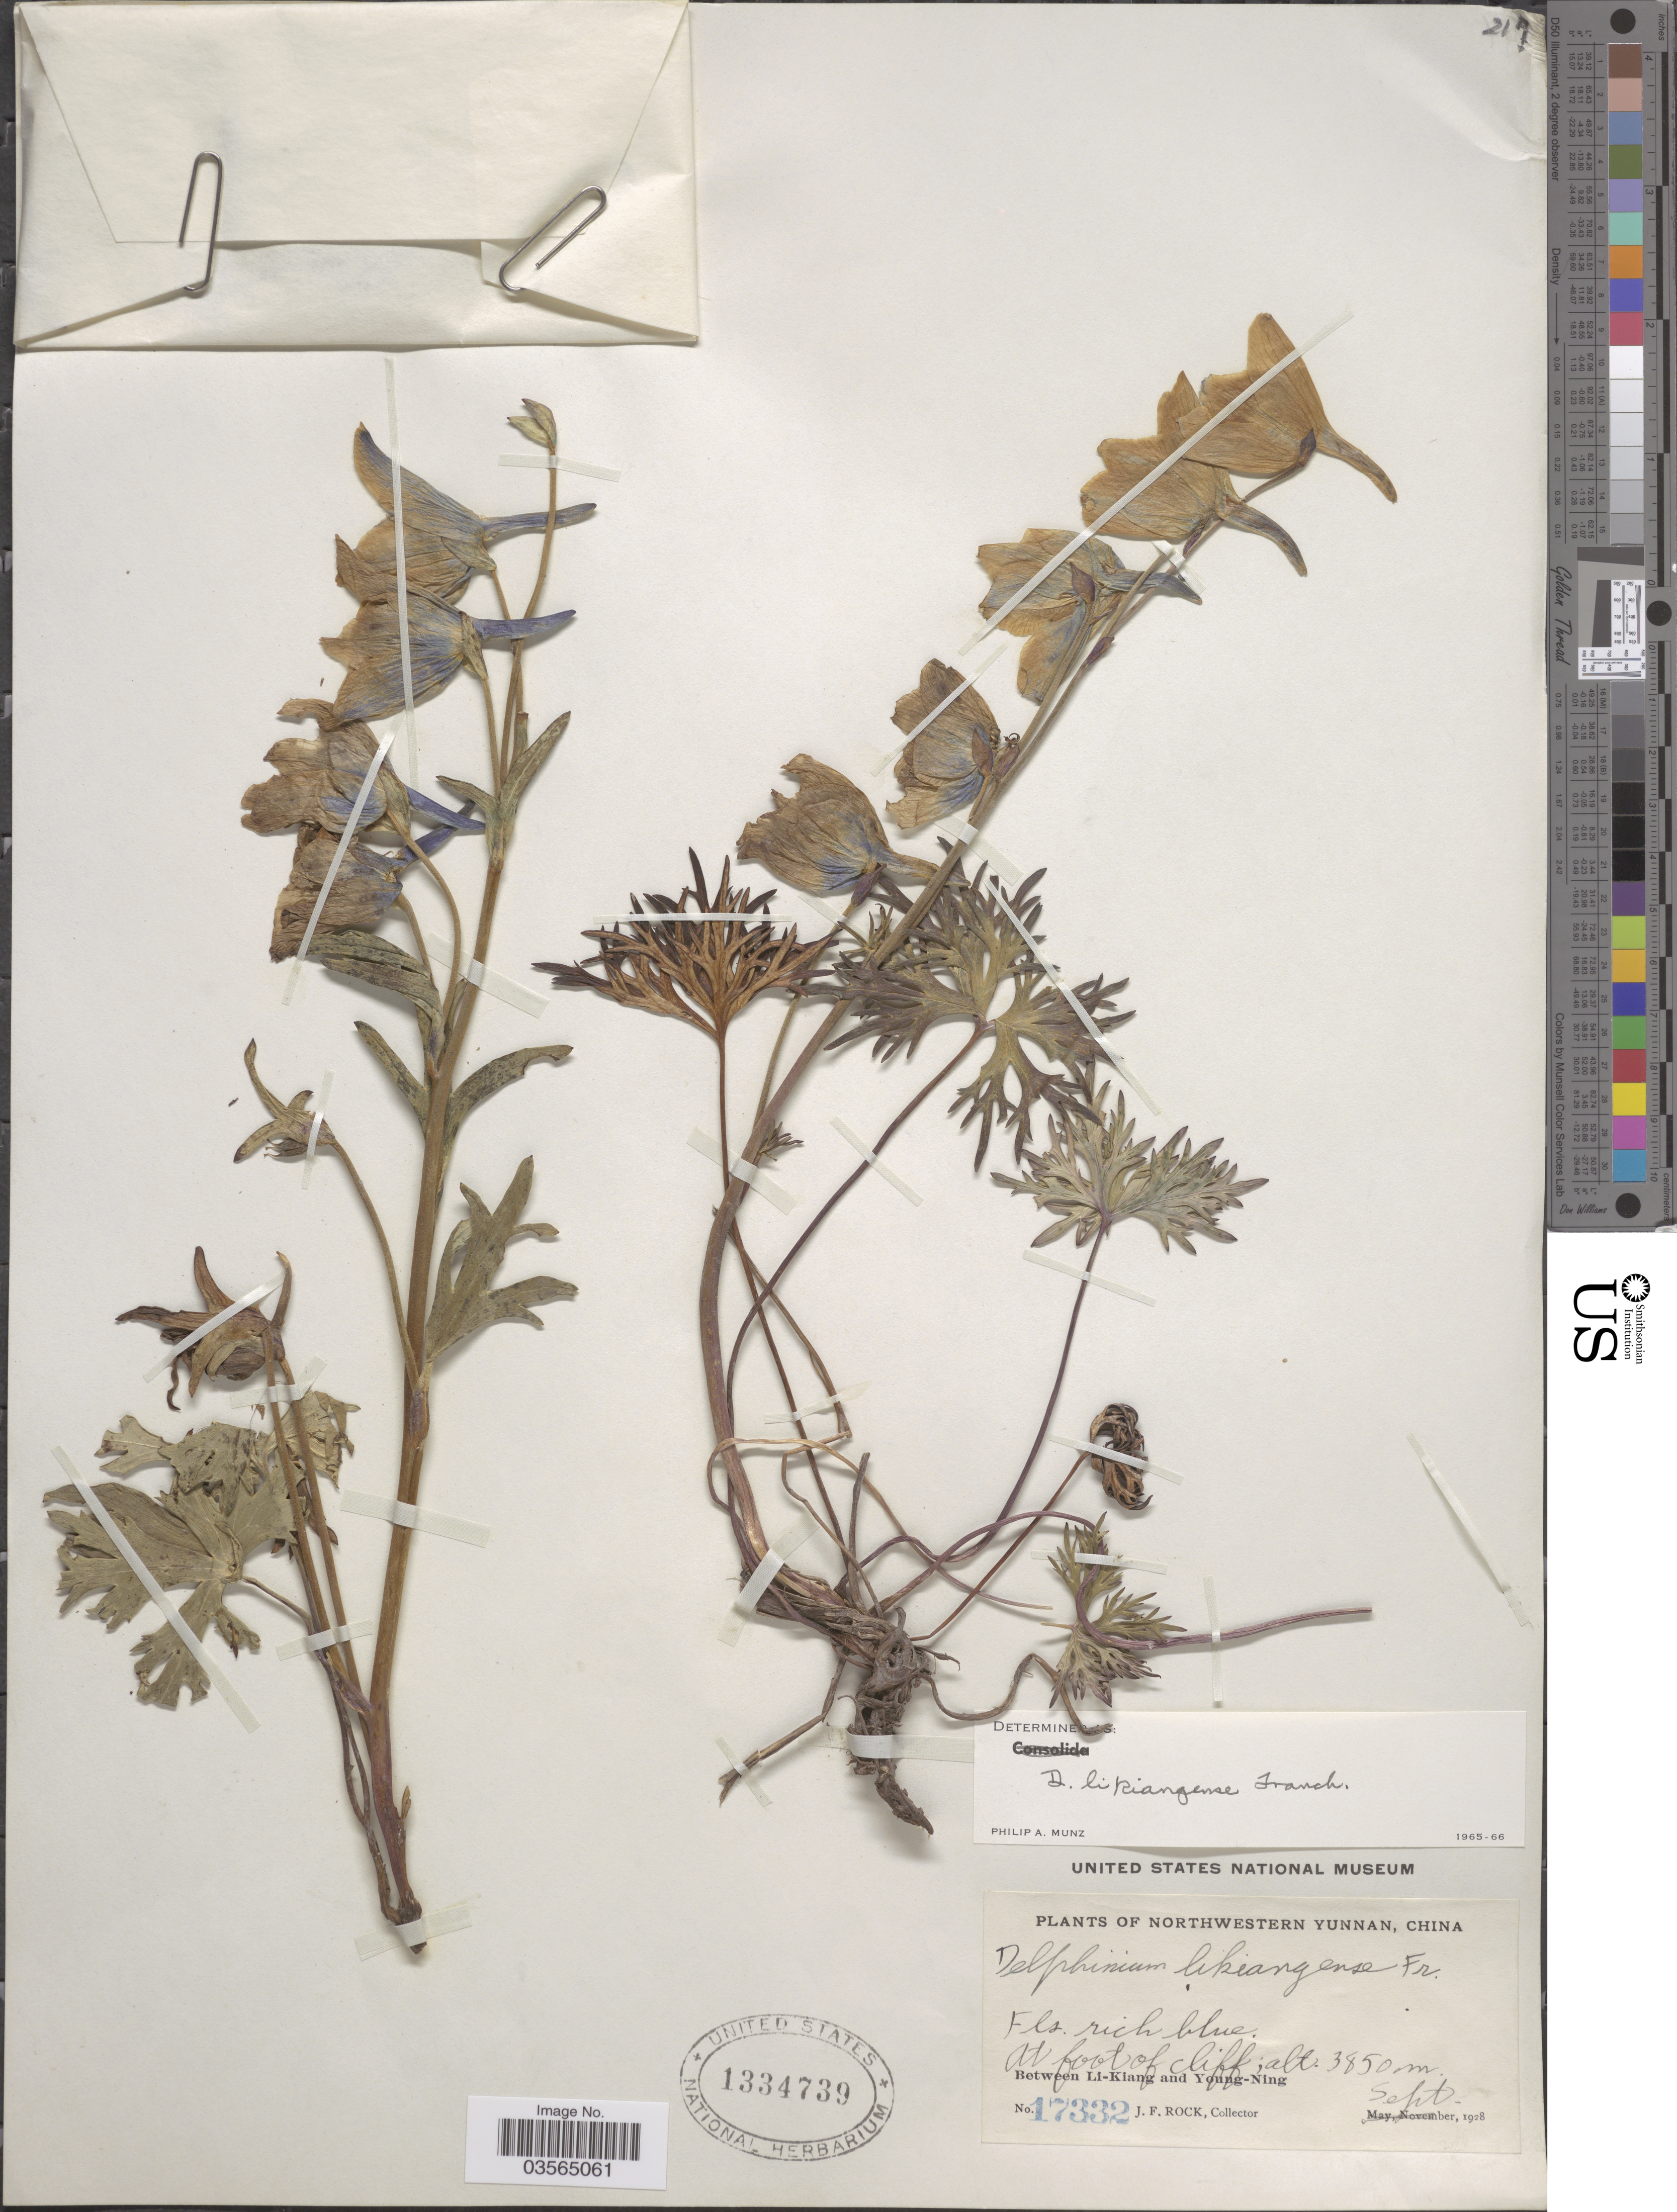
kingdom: Plantae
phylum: Tracheophyta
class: Magnoliopsida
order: Ranunculales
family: Ranunculaceae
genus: Delphinium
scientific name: Delphinium likiangense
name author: Franch.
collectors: J. Rock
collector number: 17332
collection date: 1928-09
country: China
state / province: Yunnan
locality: Northwestern Yunnan. At foot of cliff. Between Li-Kiang and Young-Ning.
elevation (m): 3850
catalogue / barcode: US 1334739